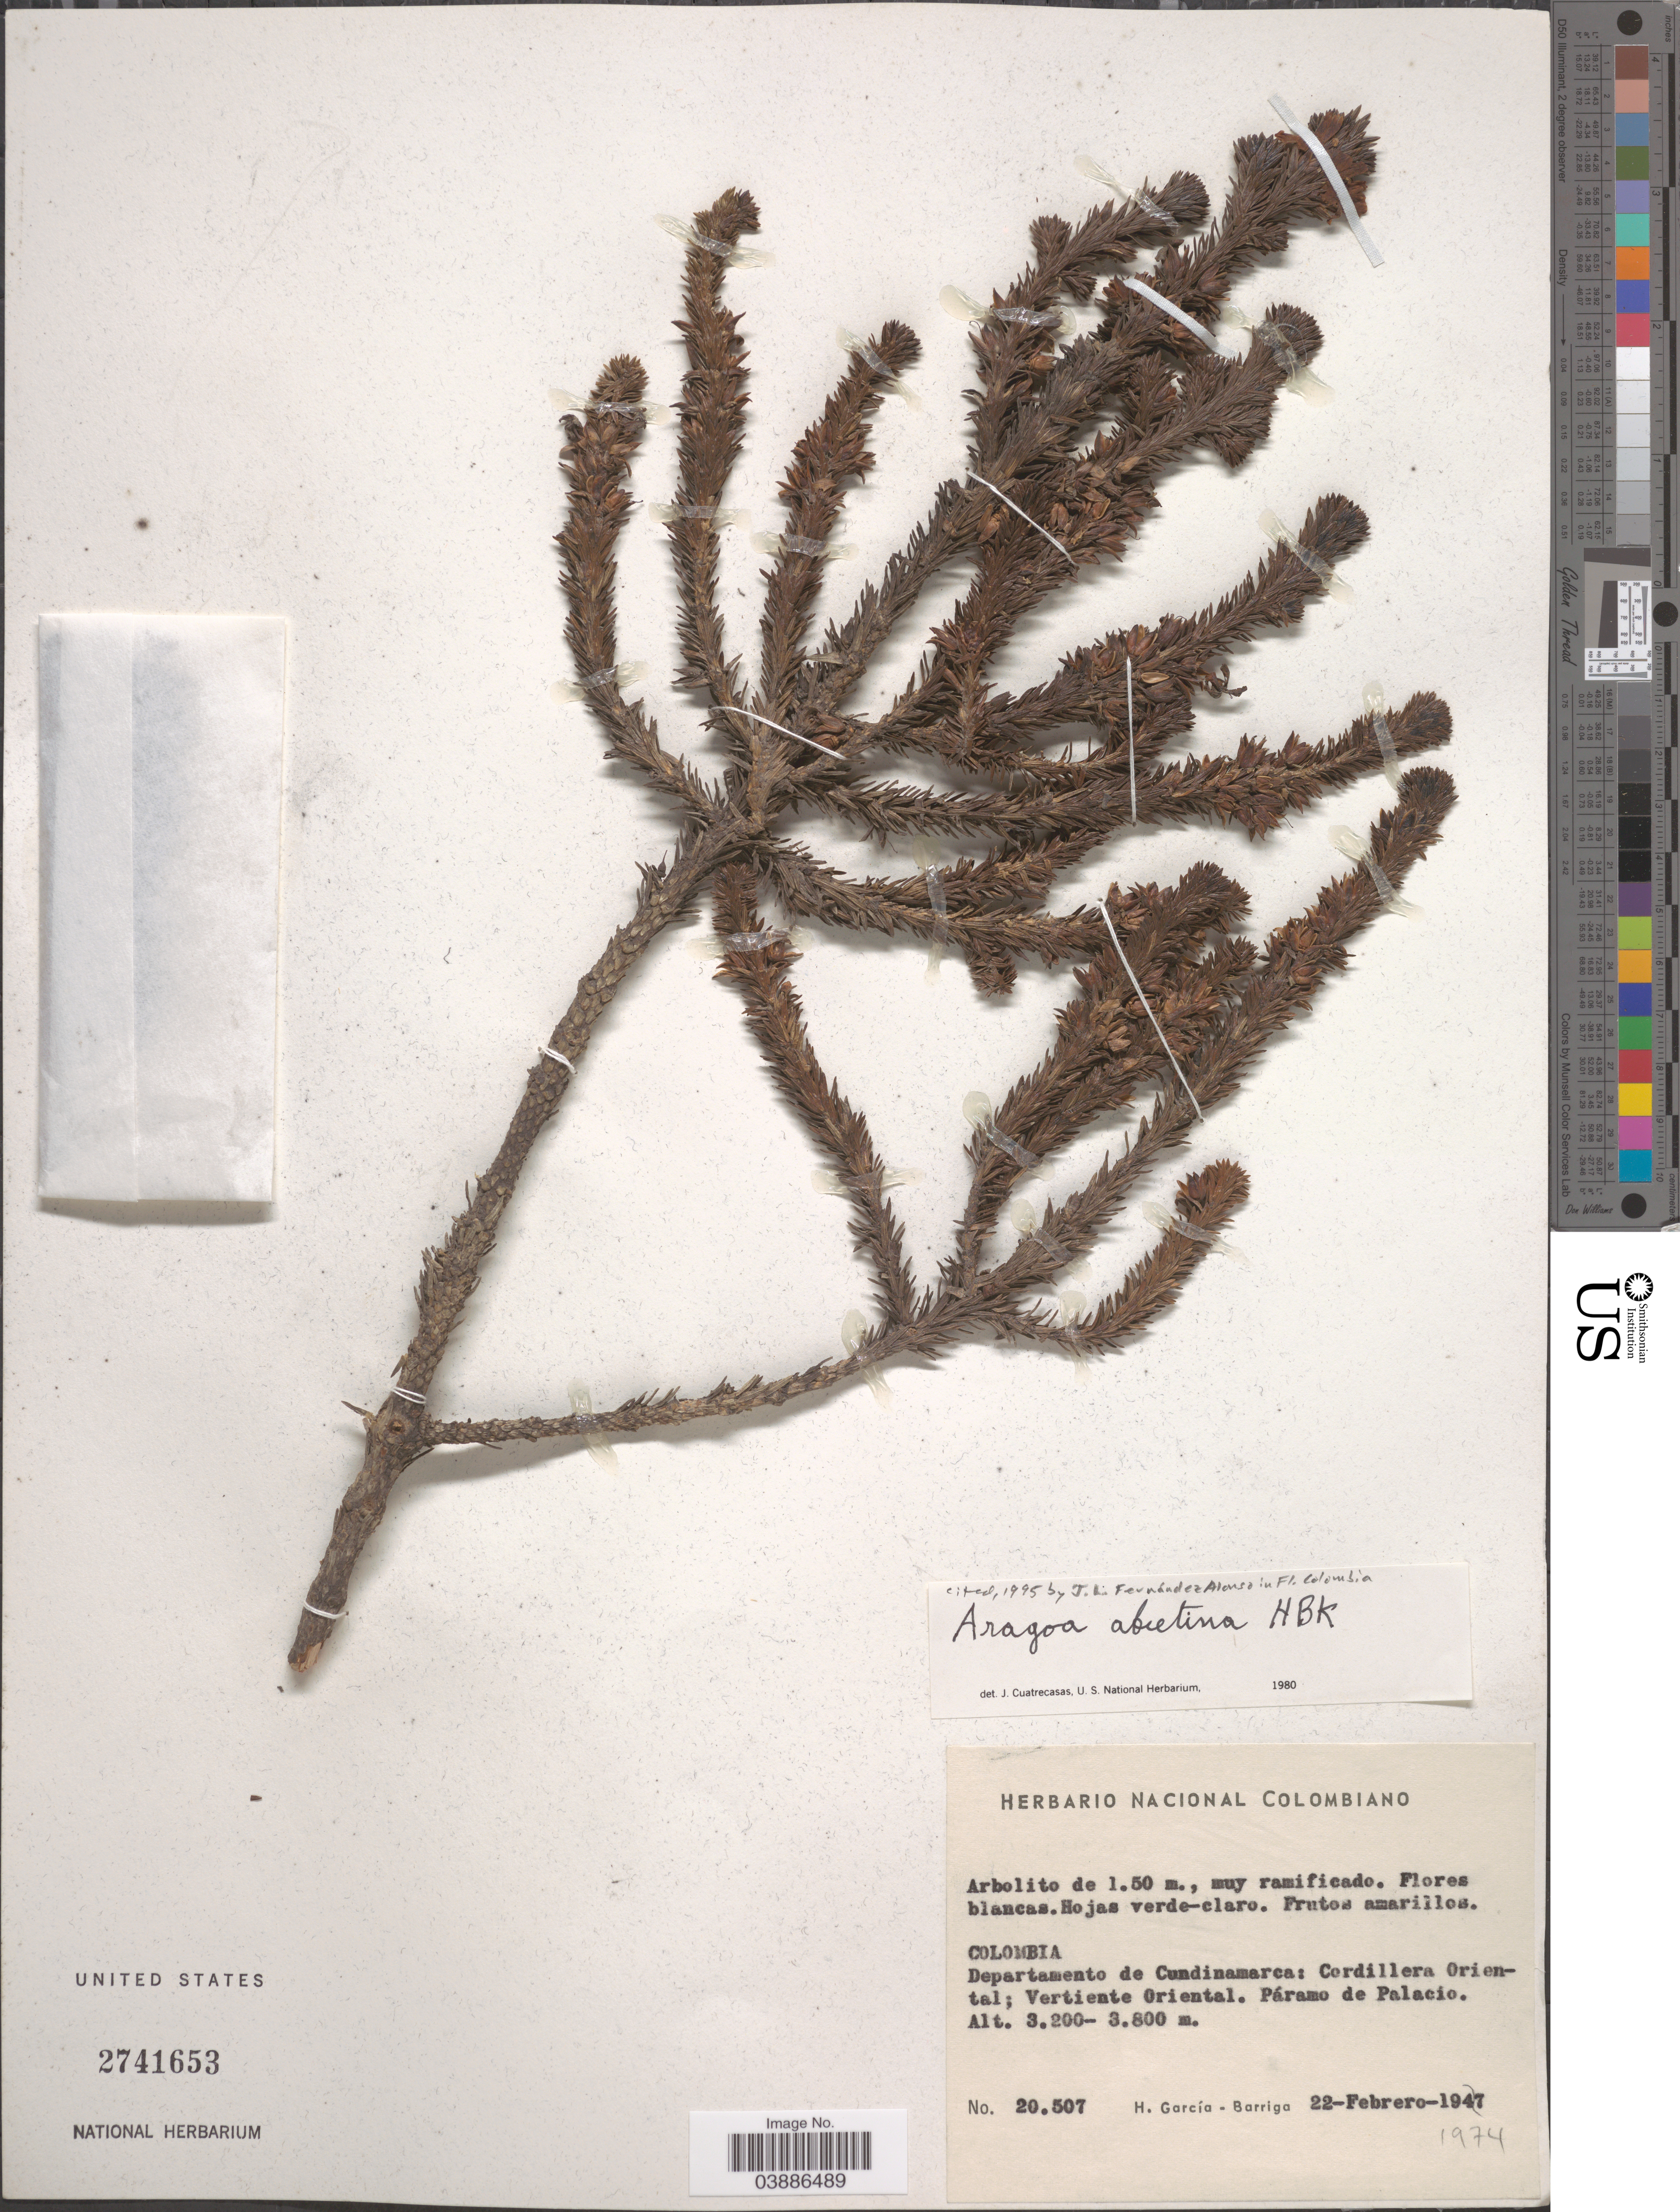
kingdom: Plantae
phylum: Tracheophyta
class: Magnoliopsida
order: Lamiales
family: Plantaginaceae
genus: Aragoa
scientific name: Aragoa abietina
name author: Kunth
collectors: H. García Barriga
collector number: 20507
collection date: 1974-02-22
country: Colombia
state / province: Cundinamarca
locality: Departamento de Cundinamarca: Cordillera Oriental; Vertiente Oriental. Páramo de Palacio.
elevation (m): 3200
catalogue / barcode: US 2741653